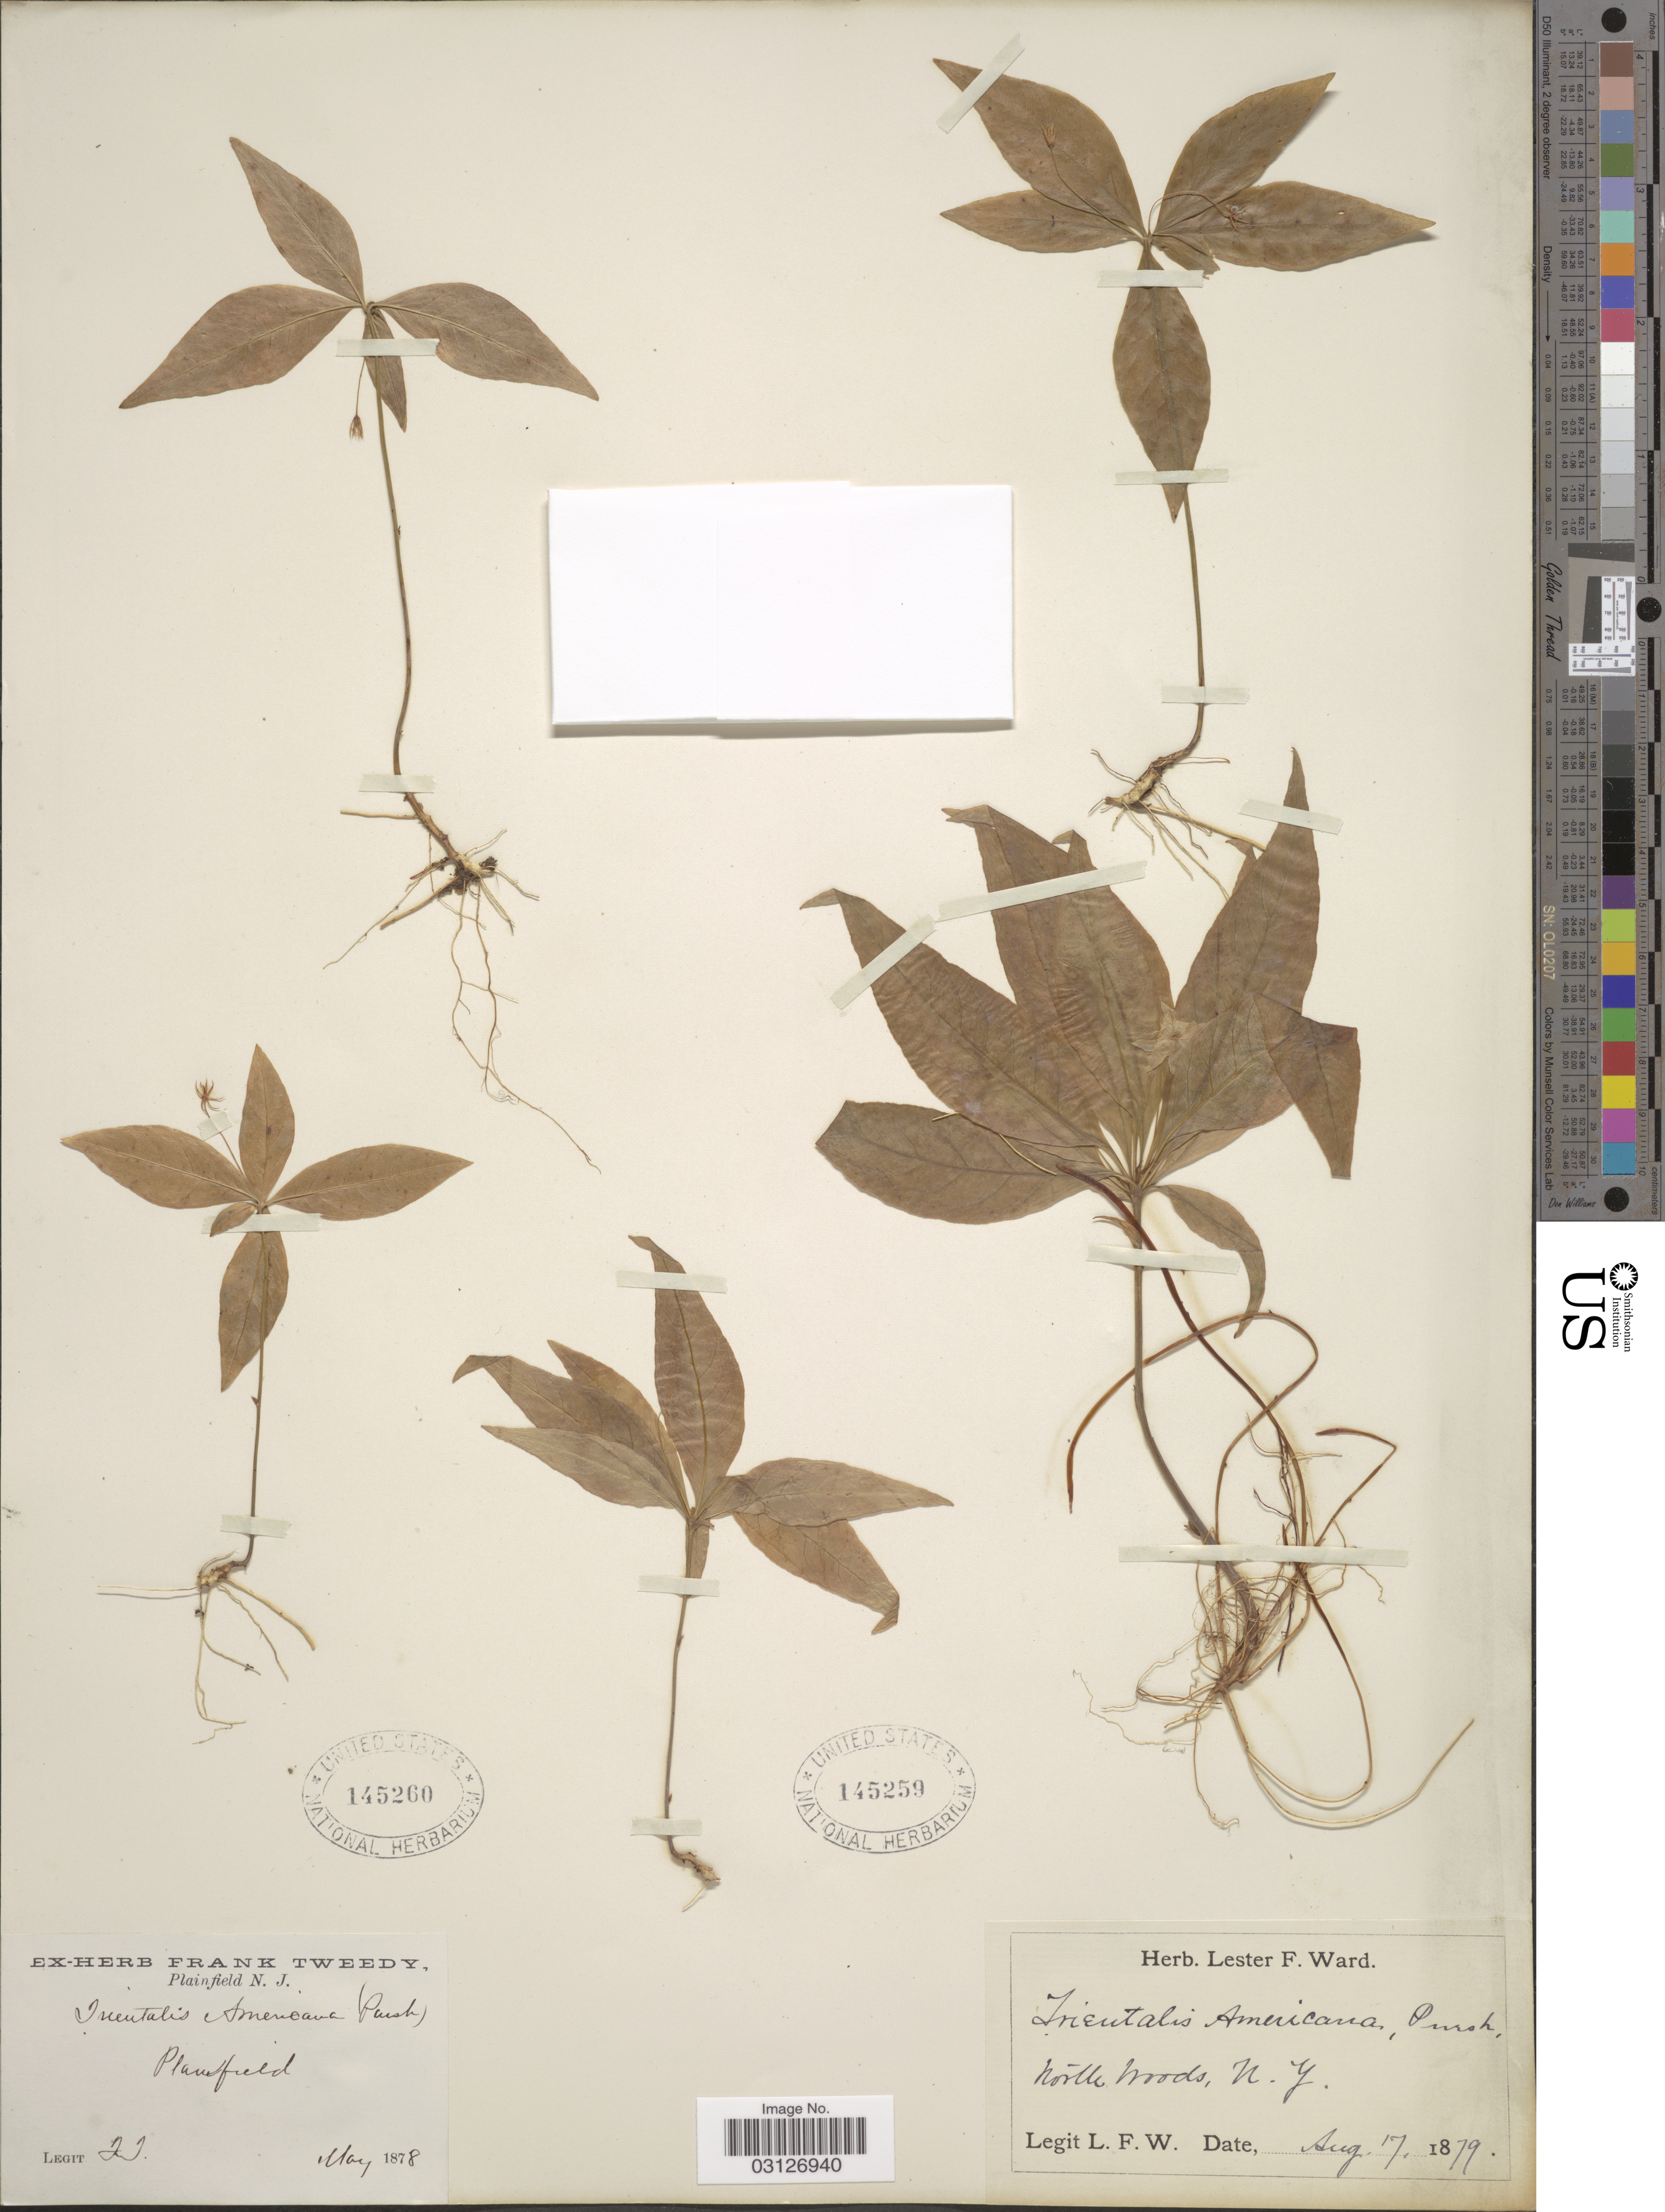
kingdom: Plantae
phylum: Tracheophyta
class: Magnoliopsida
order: Ericales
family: Primulaceae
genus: Trientalis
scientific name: Trientalis americana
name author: Pursh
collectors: F. Tweedy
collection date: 1878-05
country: United States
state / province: New Jersey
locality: Plainfield.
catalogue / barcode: US 145260